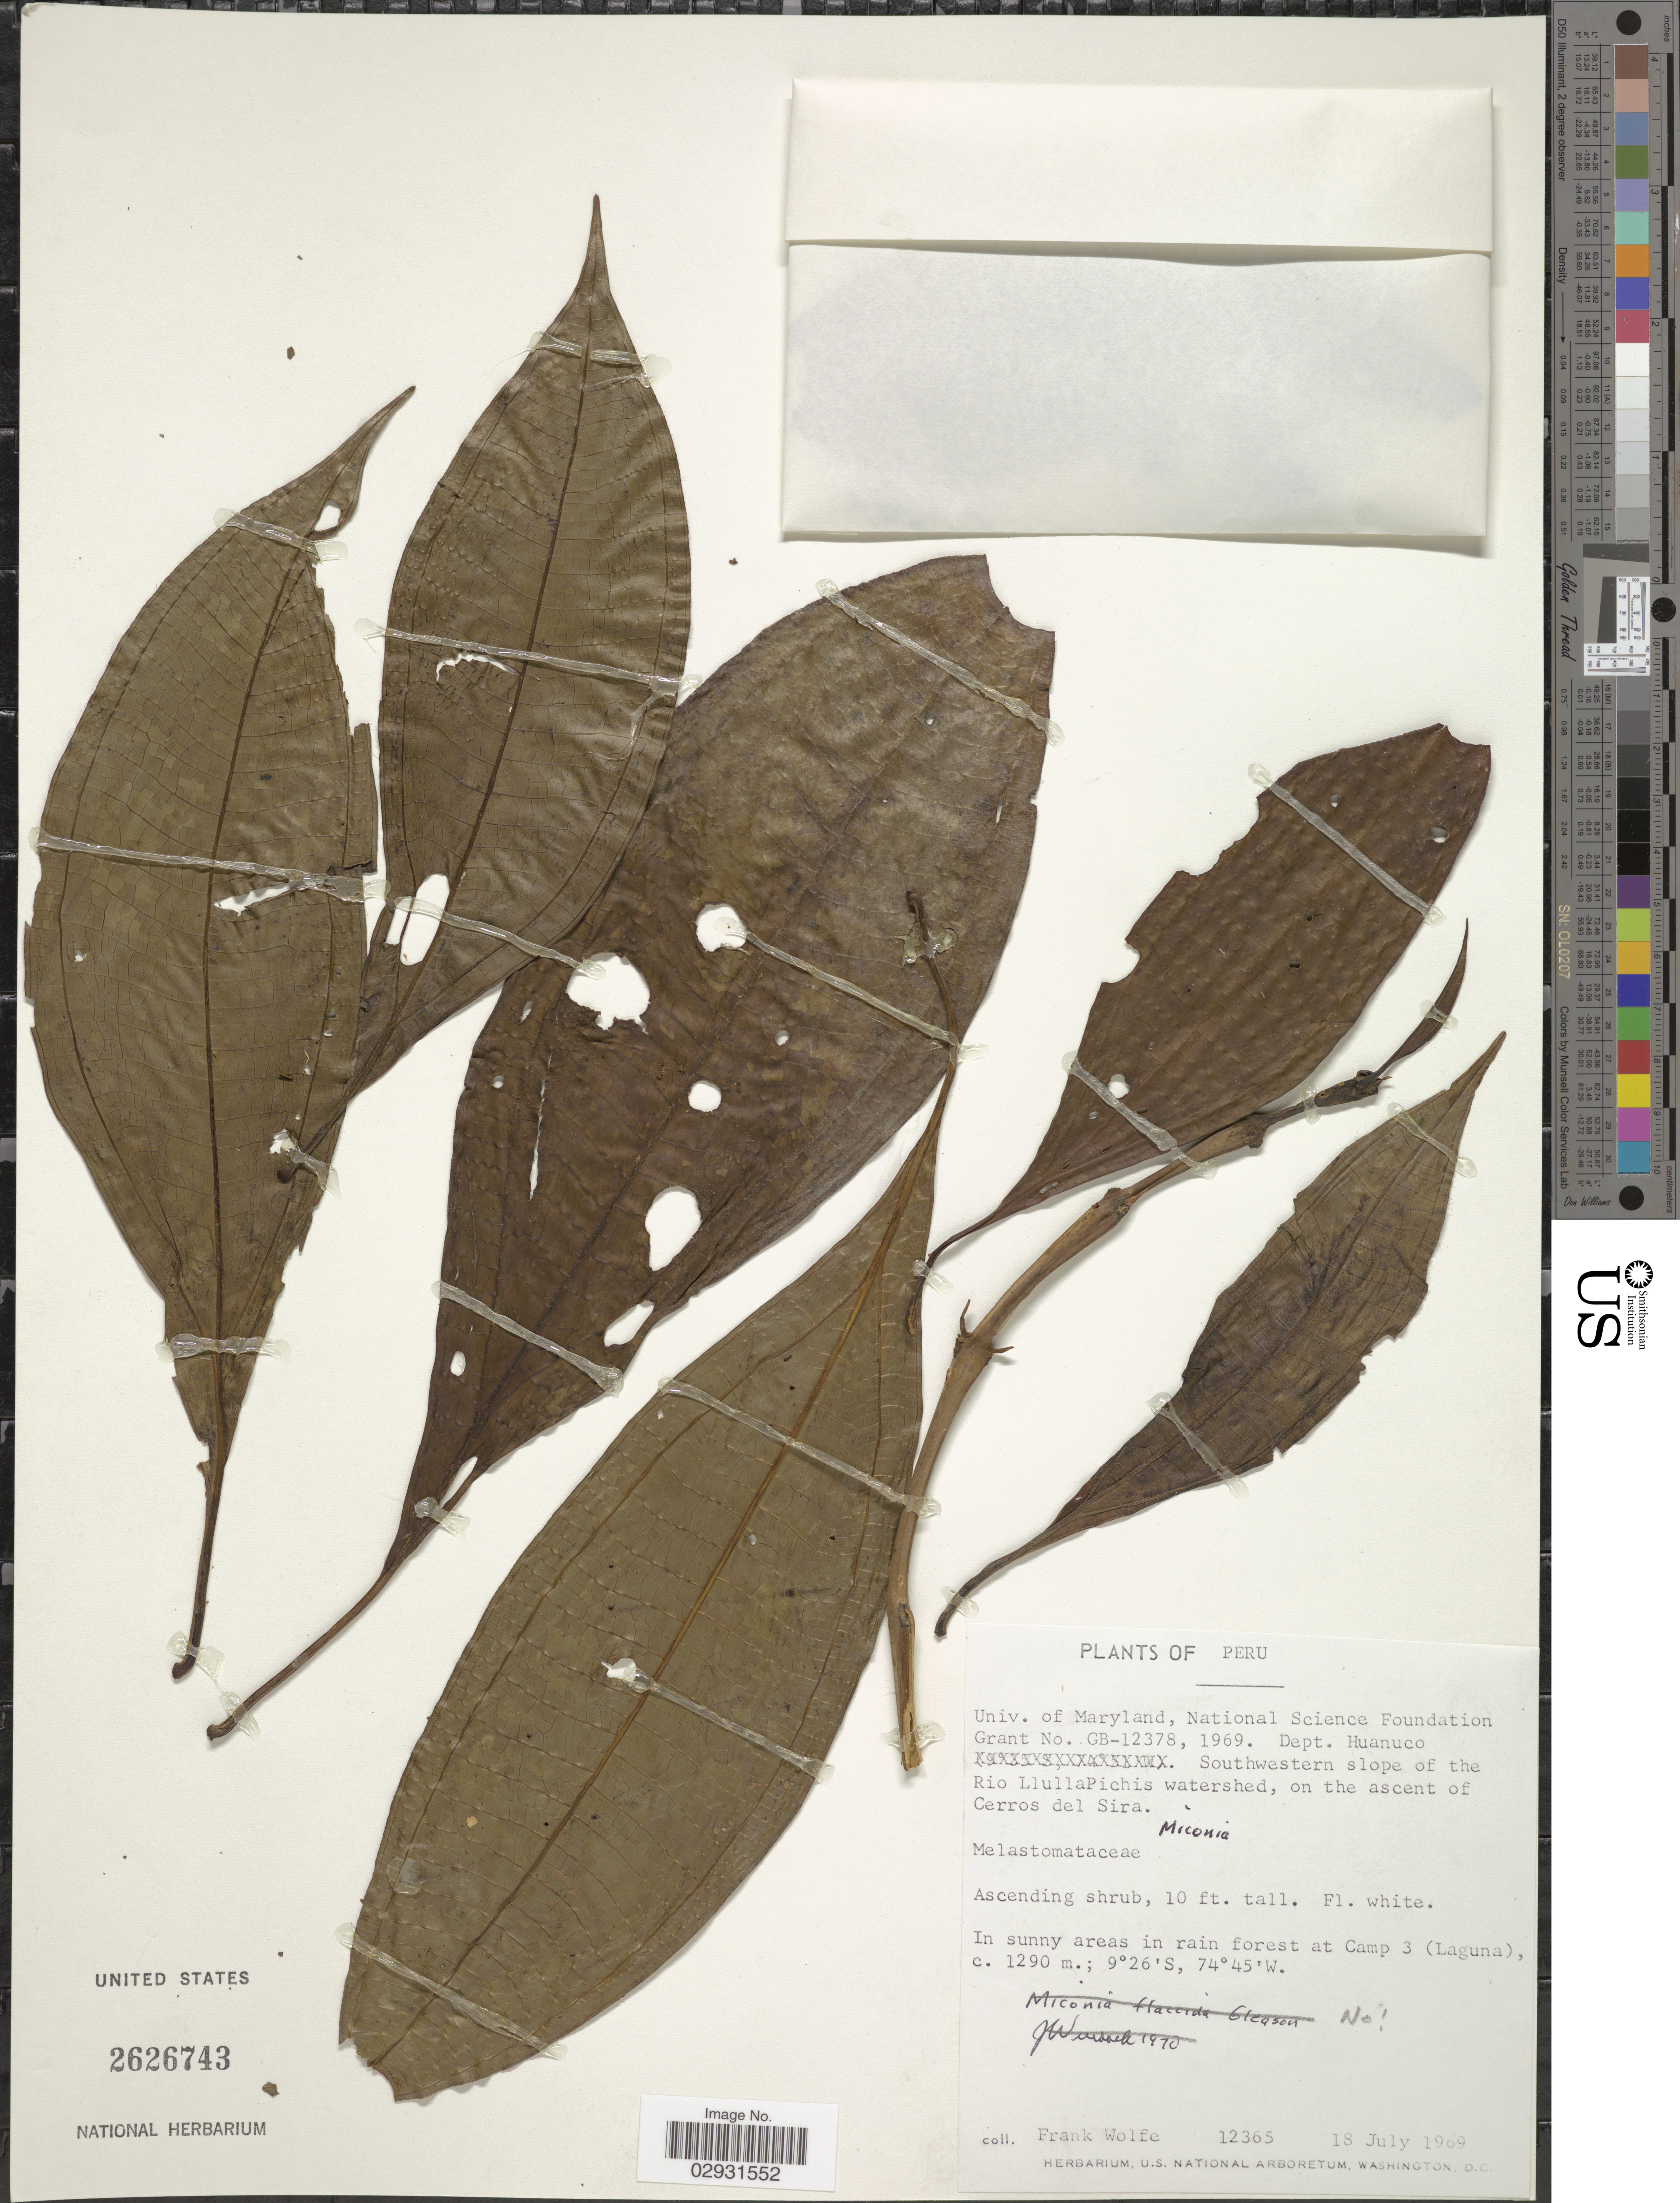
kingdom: Plantae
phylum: Tracheophyta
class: Magnoliopsida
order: Myrtales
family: Melastomataceae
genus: Conostegia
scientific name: Conostegia sp.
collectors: F. Wolfe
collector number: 12365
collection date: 1969-07-18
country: Peru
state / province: Huánuco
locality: Dept. Huanuco. Southwestern slope of the Rio LlullaPichis watershed, on the ascent of Cerros del Sira. In sunny areas in rain forest at Camp 3 (Laguna).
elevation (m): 1290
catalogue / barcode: US 2626743